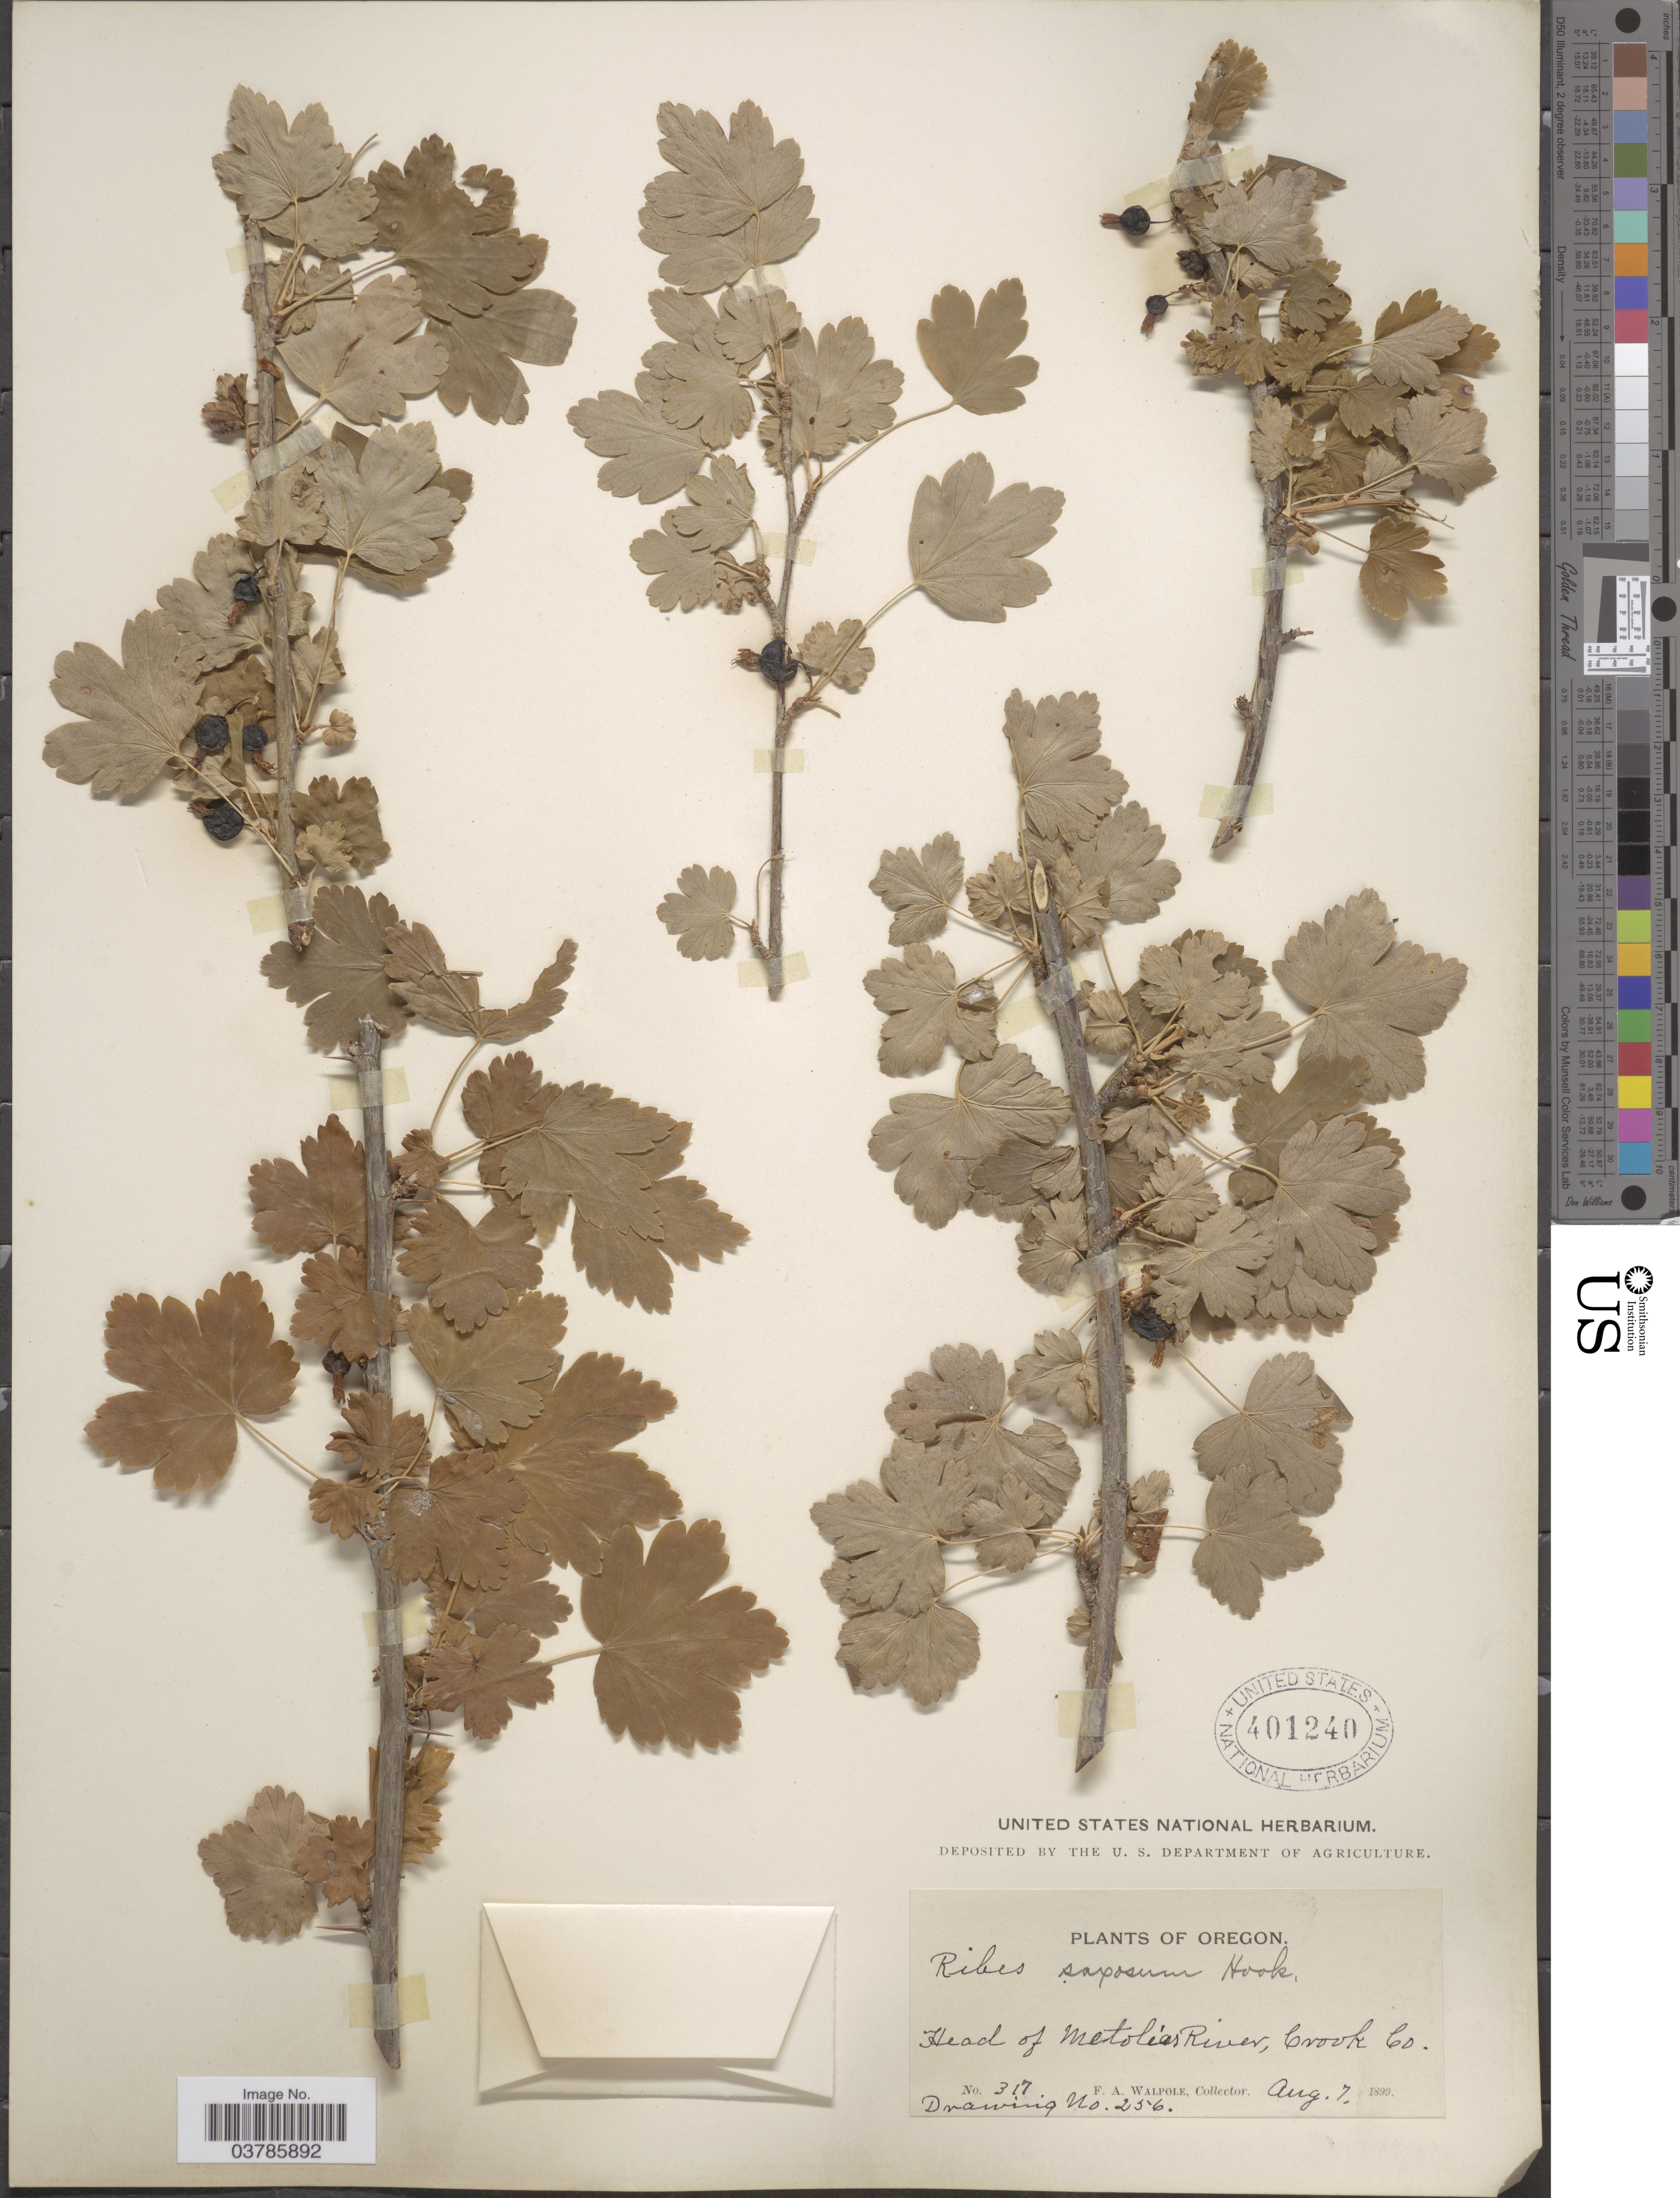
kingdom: Plantae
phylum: Tracheophyta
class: Magnoliopsida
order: Saxifragales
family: Grossulariaceae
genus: Ribes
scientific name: Ribes inerme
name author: Rydb.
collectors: F. Walpole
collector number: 317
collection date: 1899-08-07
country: United States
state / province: Oregon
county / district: Crook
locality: Head of Metolius River, Crook Co.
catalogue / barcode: US 401240